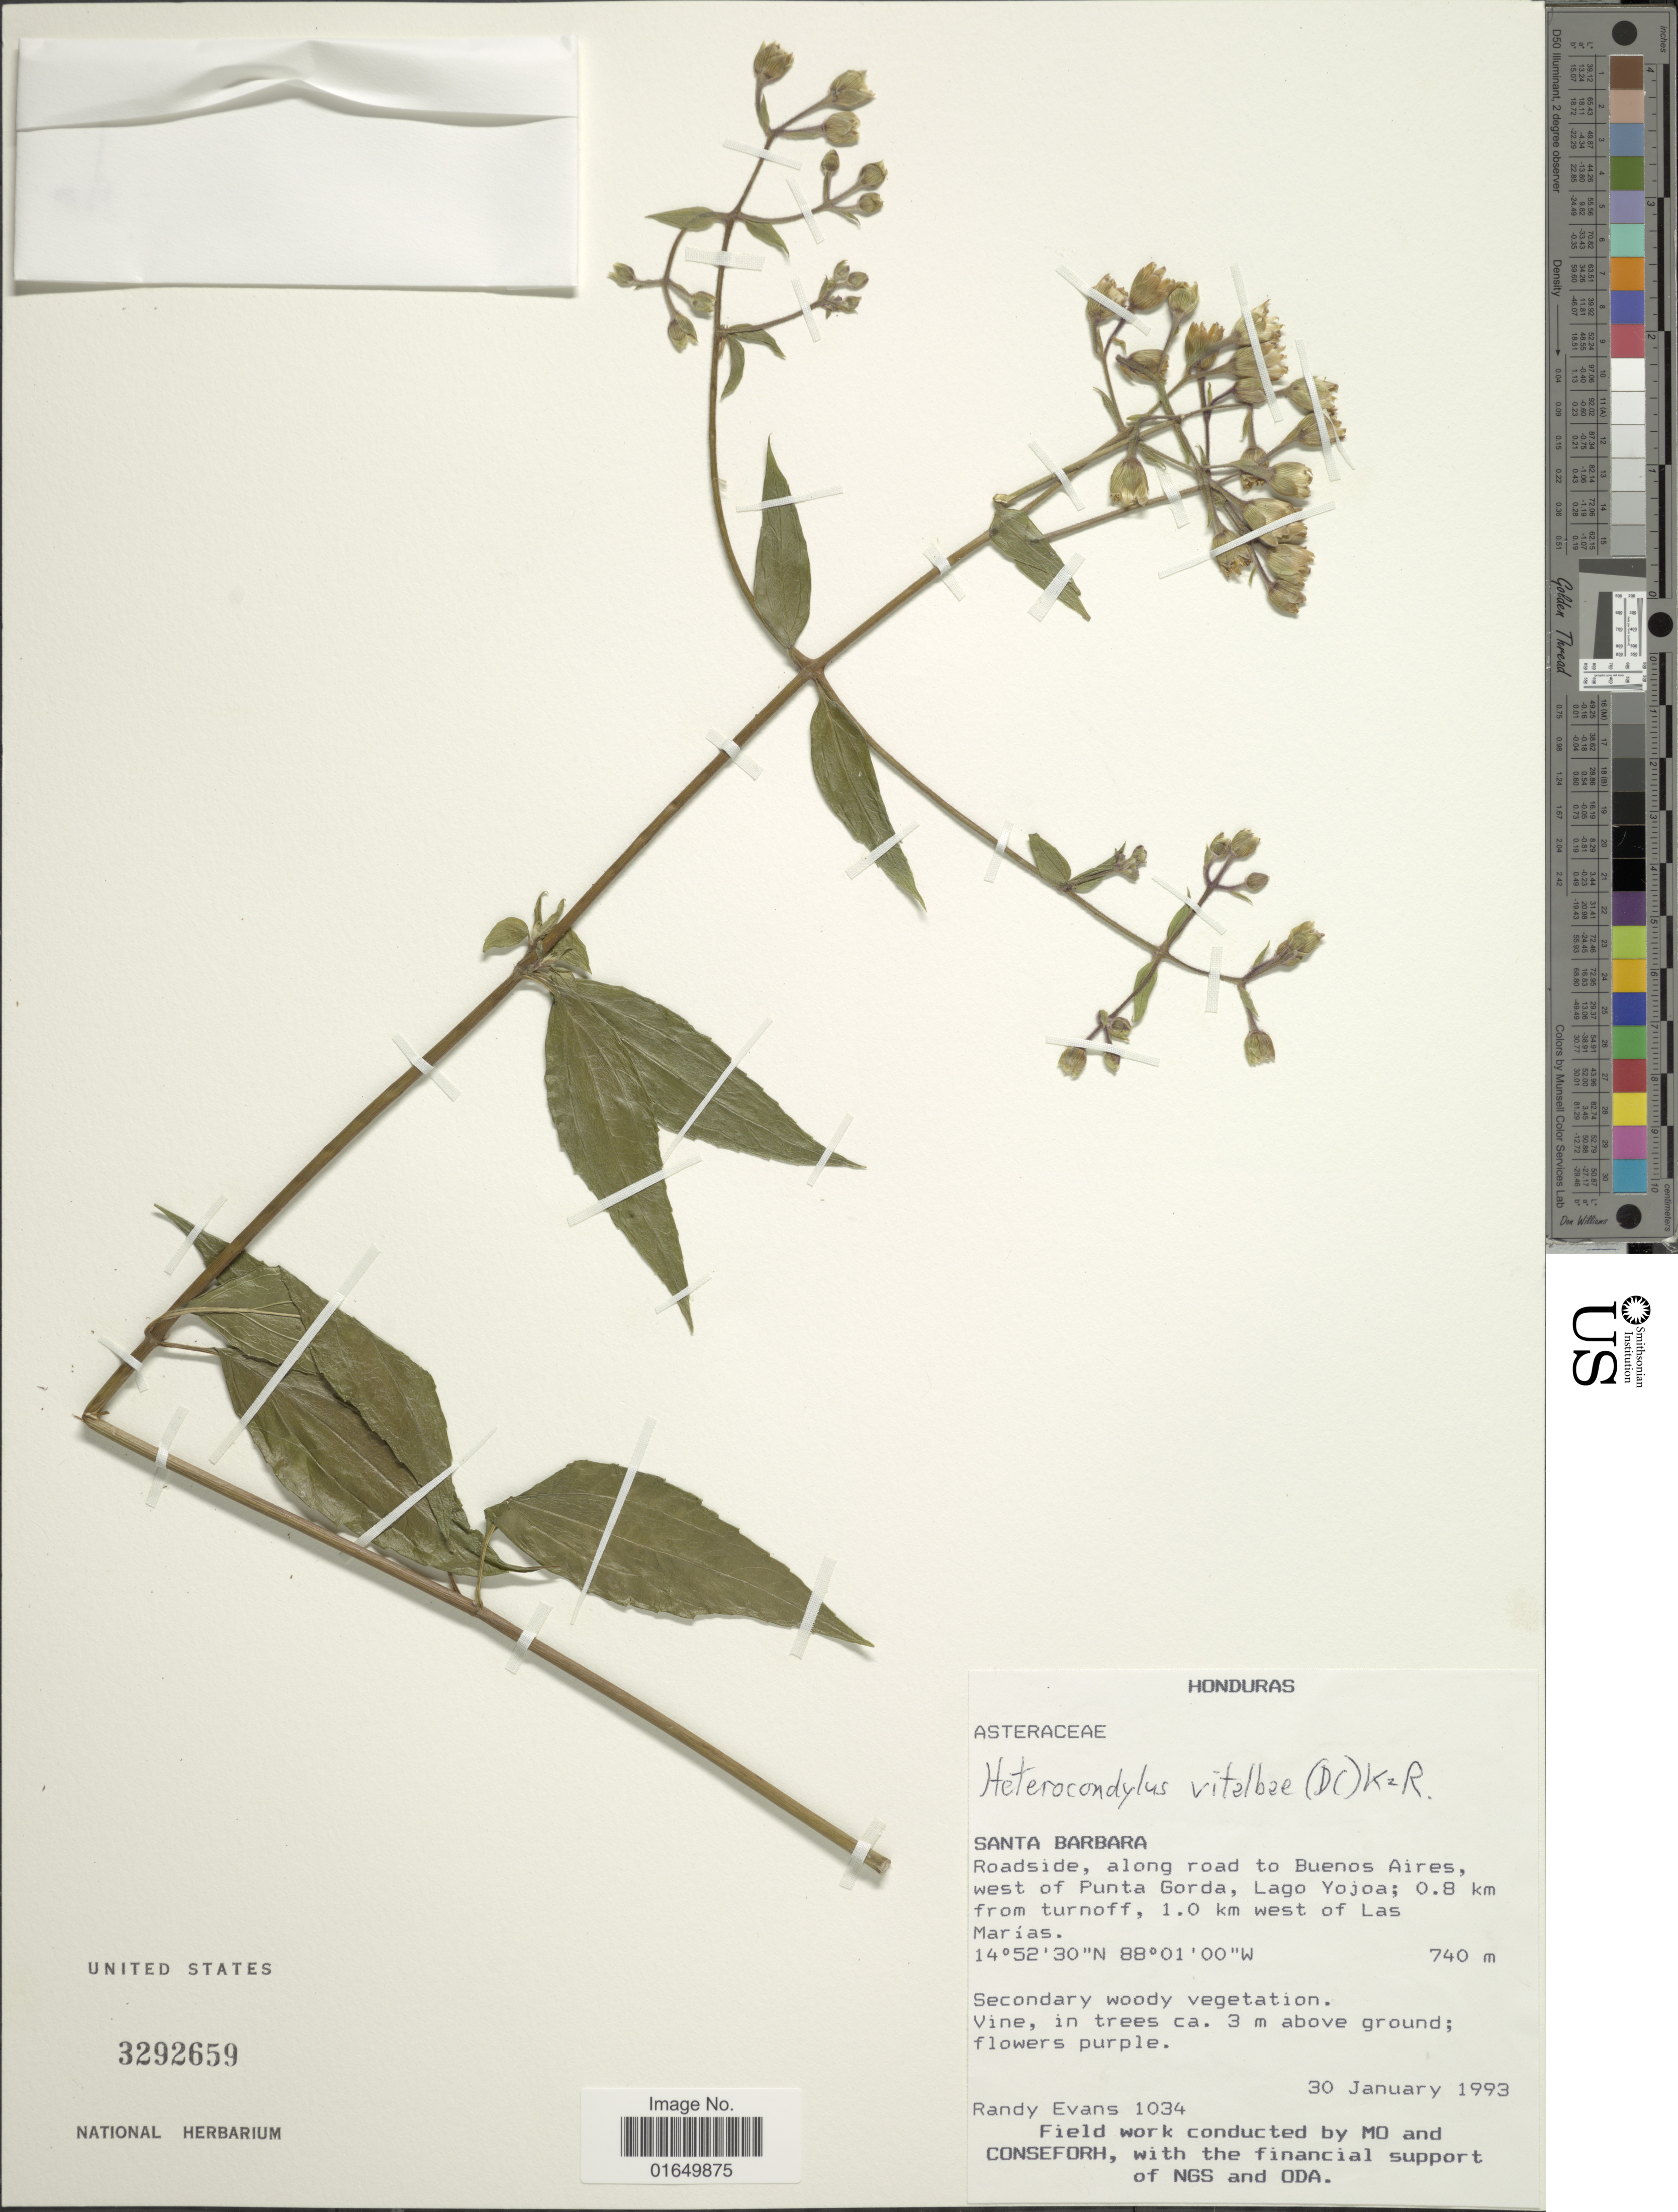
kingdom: Plantae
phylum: Tracheophyta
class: Magnoliopsida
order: Asterales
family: Asteraceae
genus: Heterocondylus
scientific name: Heterocondylus vitalbae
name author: (DC.) R.M. King & H. Rob.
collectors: R. Evans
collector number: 1034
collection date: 1993-01-30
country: Honduras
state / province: Santa Bárbara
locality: Roadside, along road to Buenos Aires, west of Punta Gorda, Lago Yojoa; 0.8 km from turnoff, 1.0 km west of Las Marías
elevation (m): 740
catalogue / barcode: US 3292659